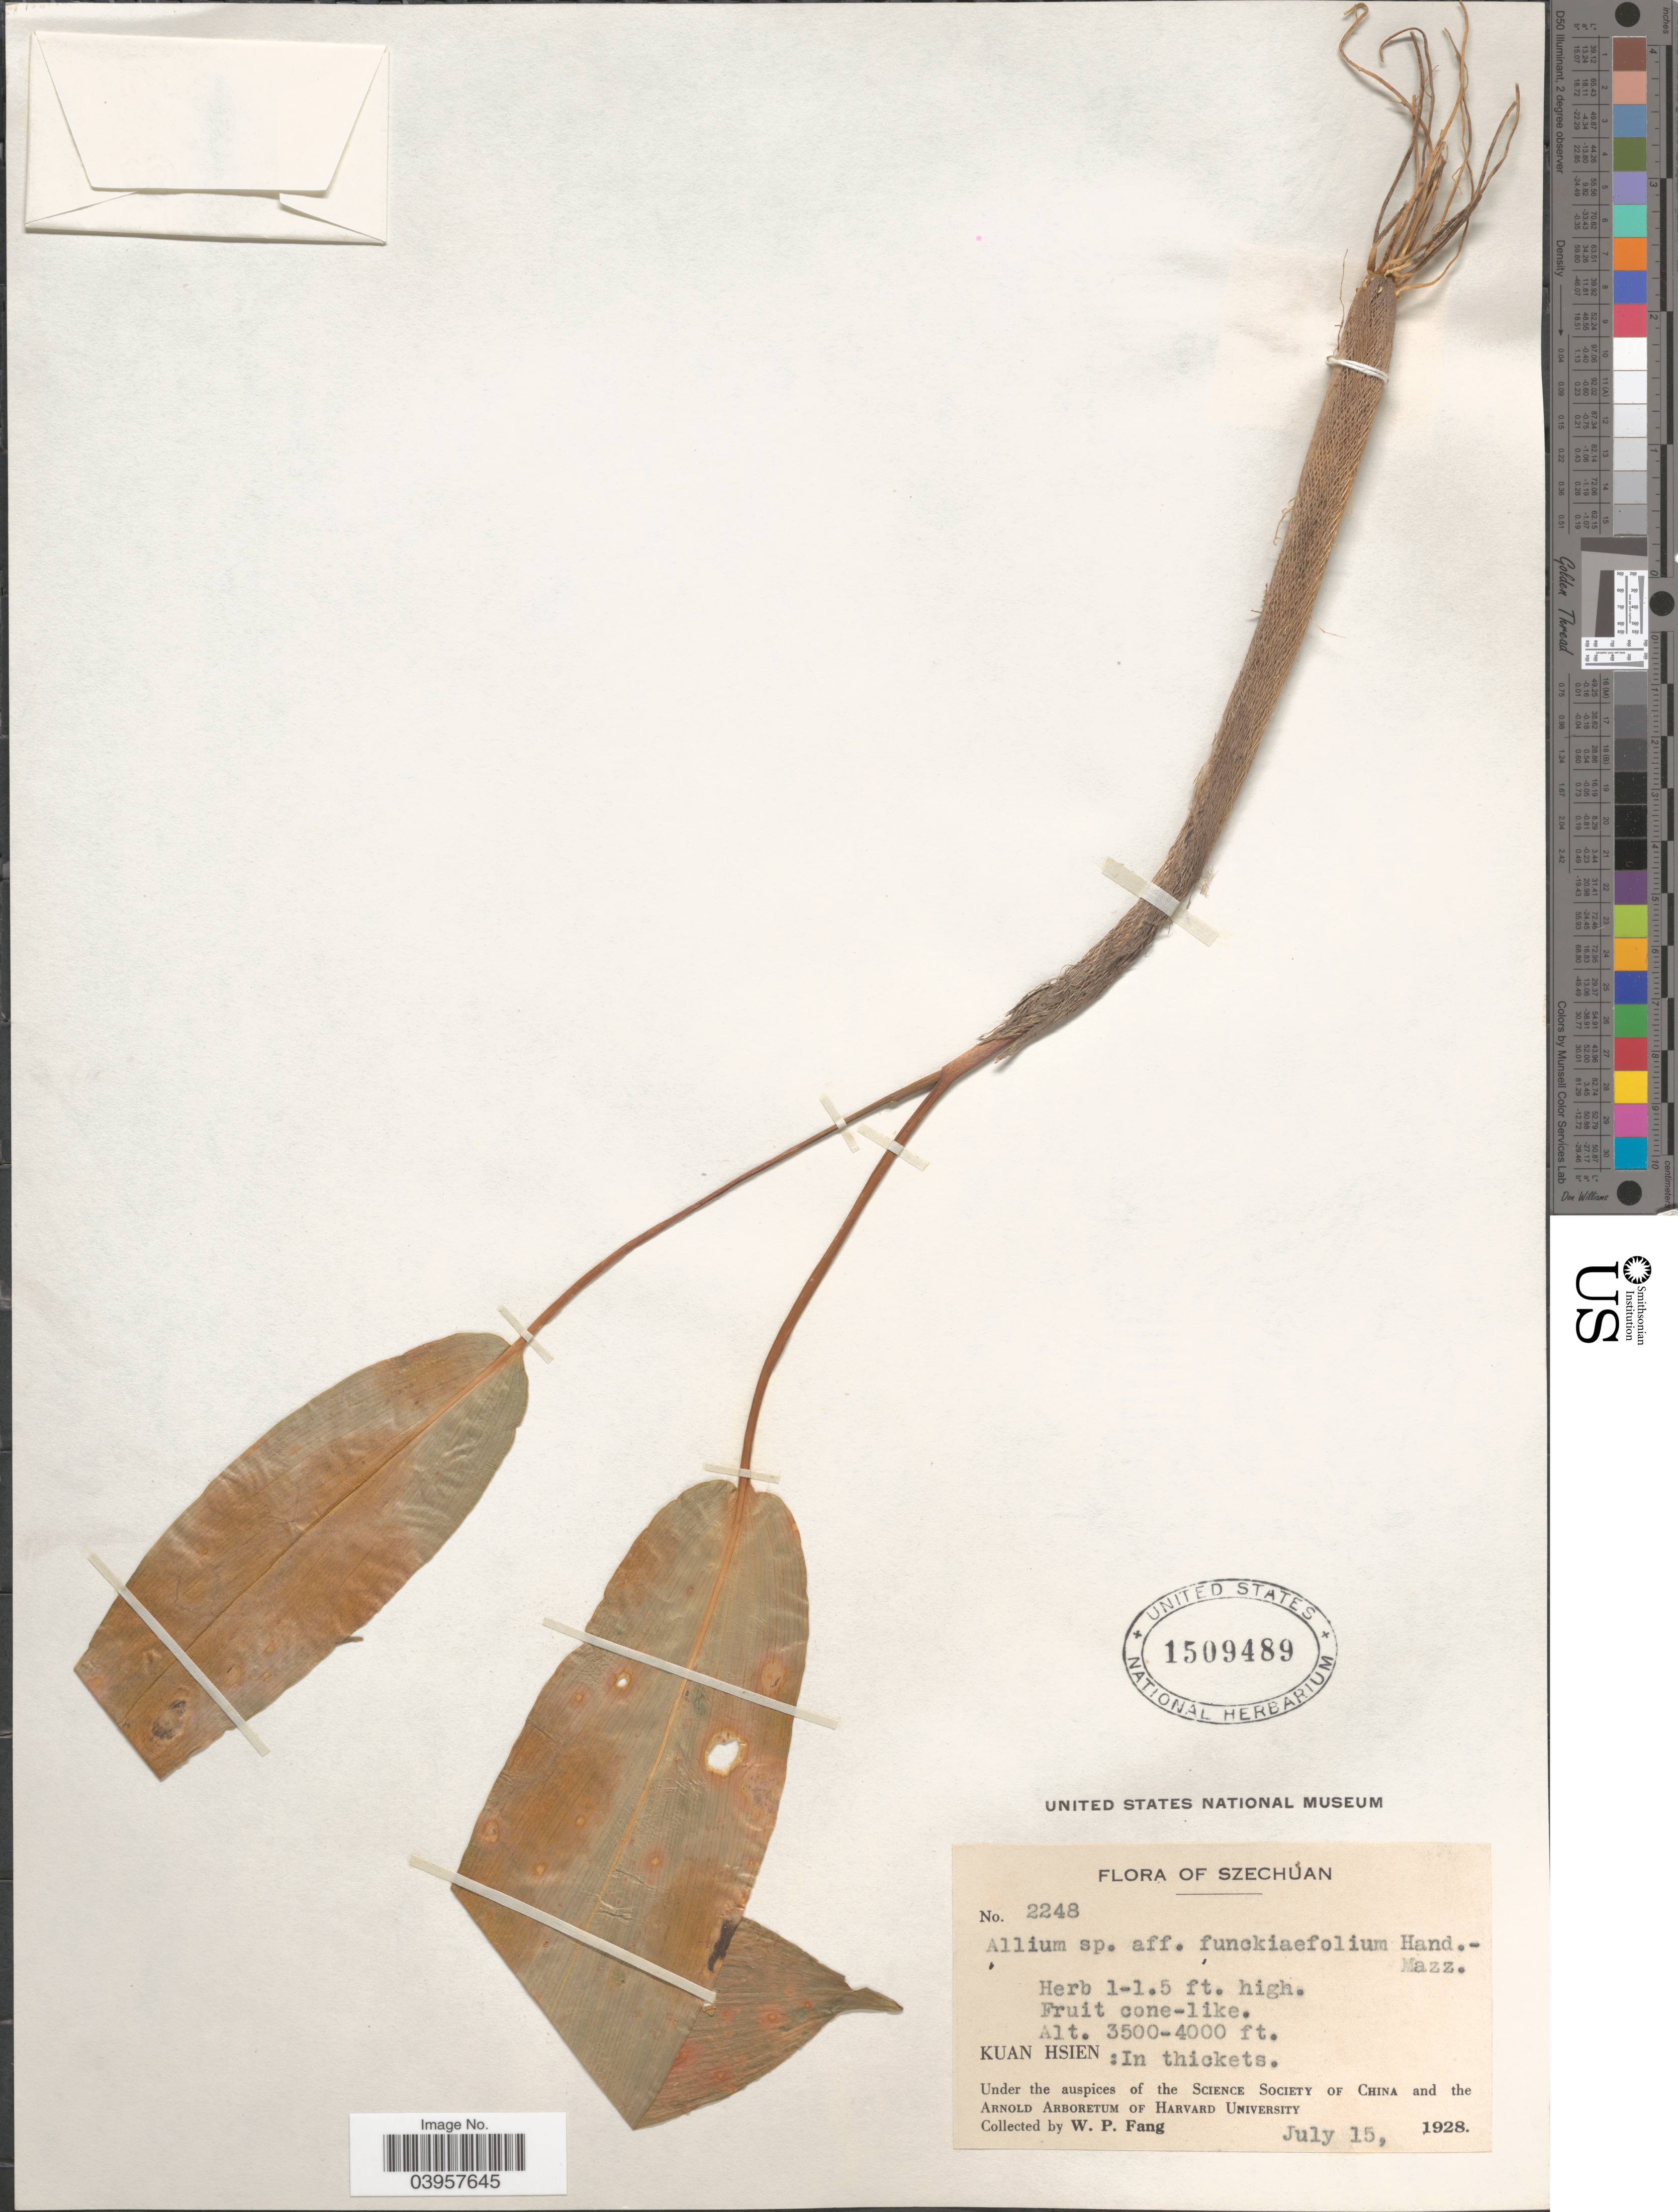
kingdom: Plantae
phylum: Tracheophyta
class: Liliopsida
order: Asparagales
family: Amaryllidaceae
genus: Allium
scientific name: Allium funkiaefolium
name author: P.C. Tsoong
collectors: W. P. Fang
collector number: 2248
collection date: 1928-07-15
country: China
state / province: Sichuan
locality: Szechuan. Kuan Hsien: In thickets.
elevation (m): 1067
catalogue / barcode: US 1509489